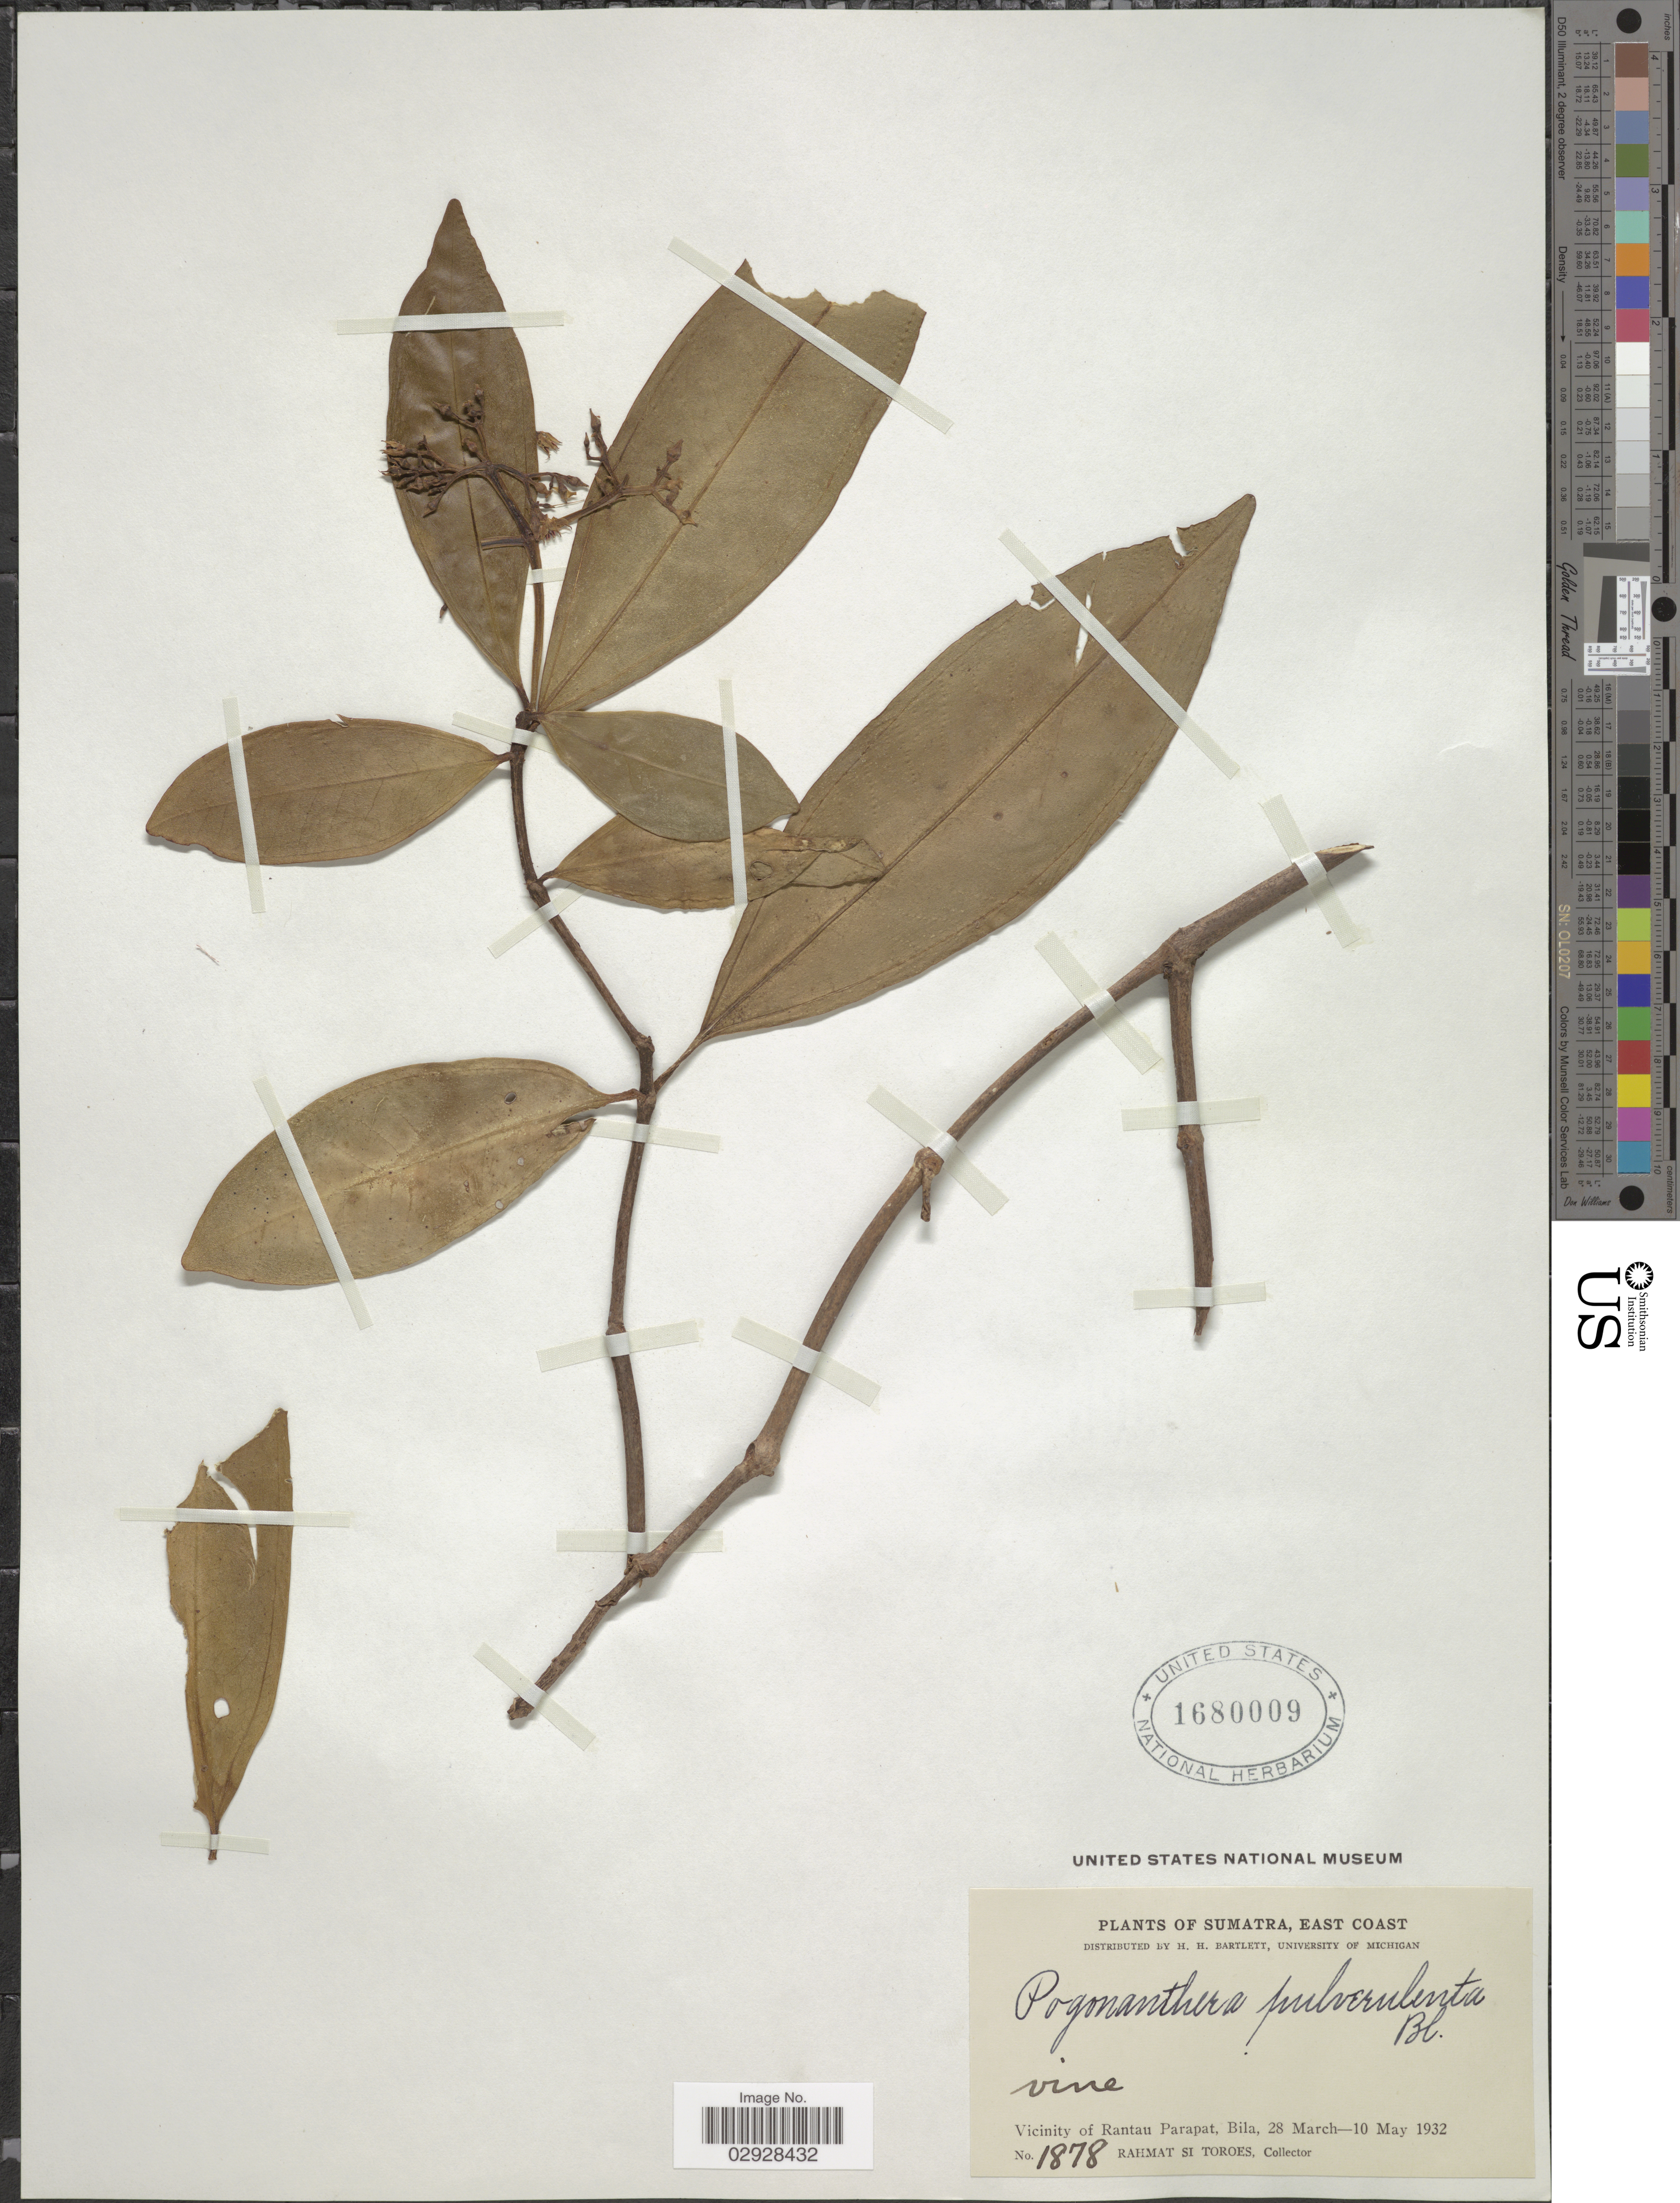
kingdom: Plantae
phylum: Tracheophyta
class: Magnoliopsida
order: Myrtales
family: Melastomataceae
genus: Pachycentria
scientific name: Pachycentria constricta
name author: Blume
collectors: Rahmat Si Boeea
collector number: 1878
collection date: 1932-03-28/1932-05-10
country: Indonesia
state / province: Sumatra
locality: East Coast, vine. Vicinity of Rantau Parapat, Bila.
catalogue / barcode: US 168009